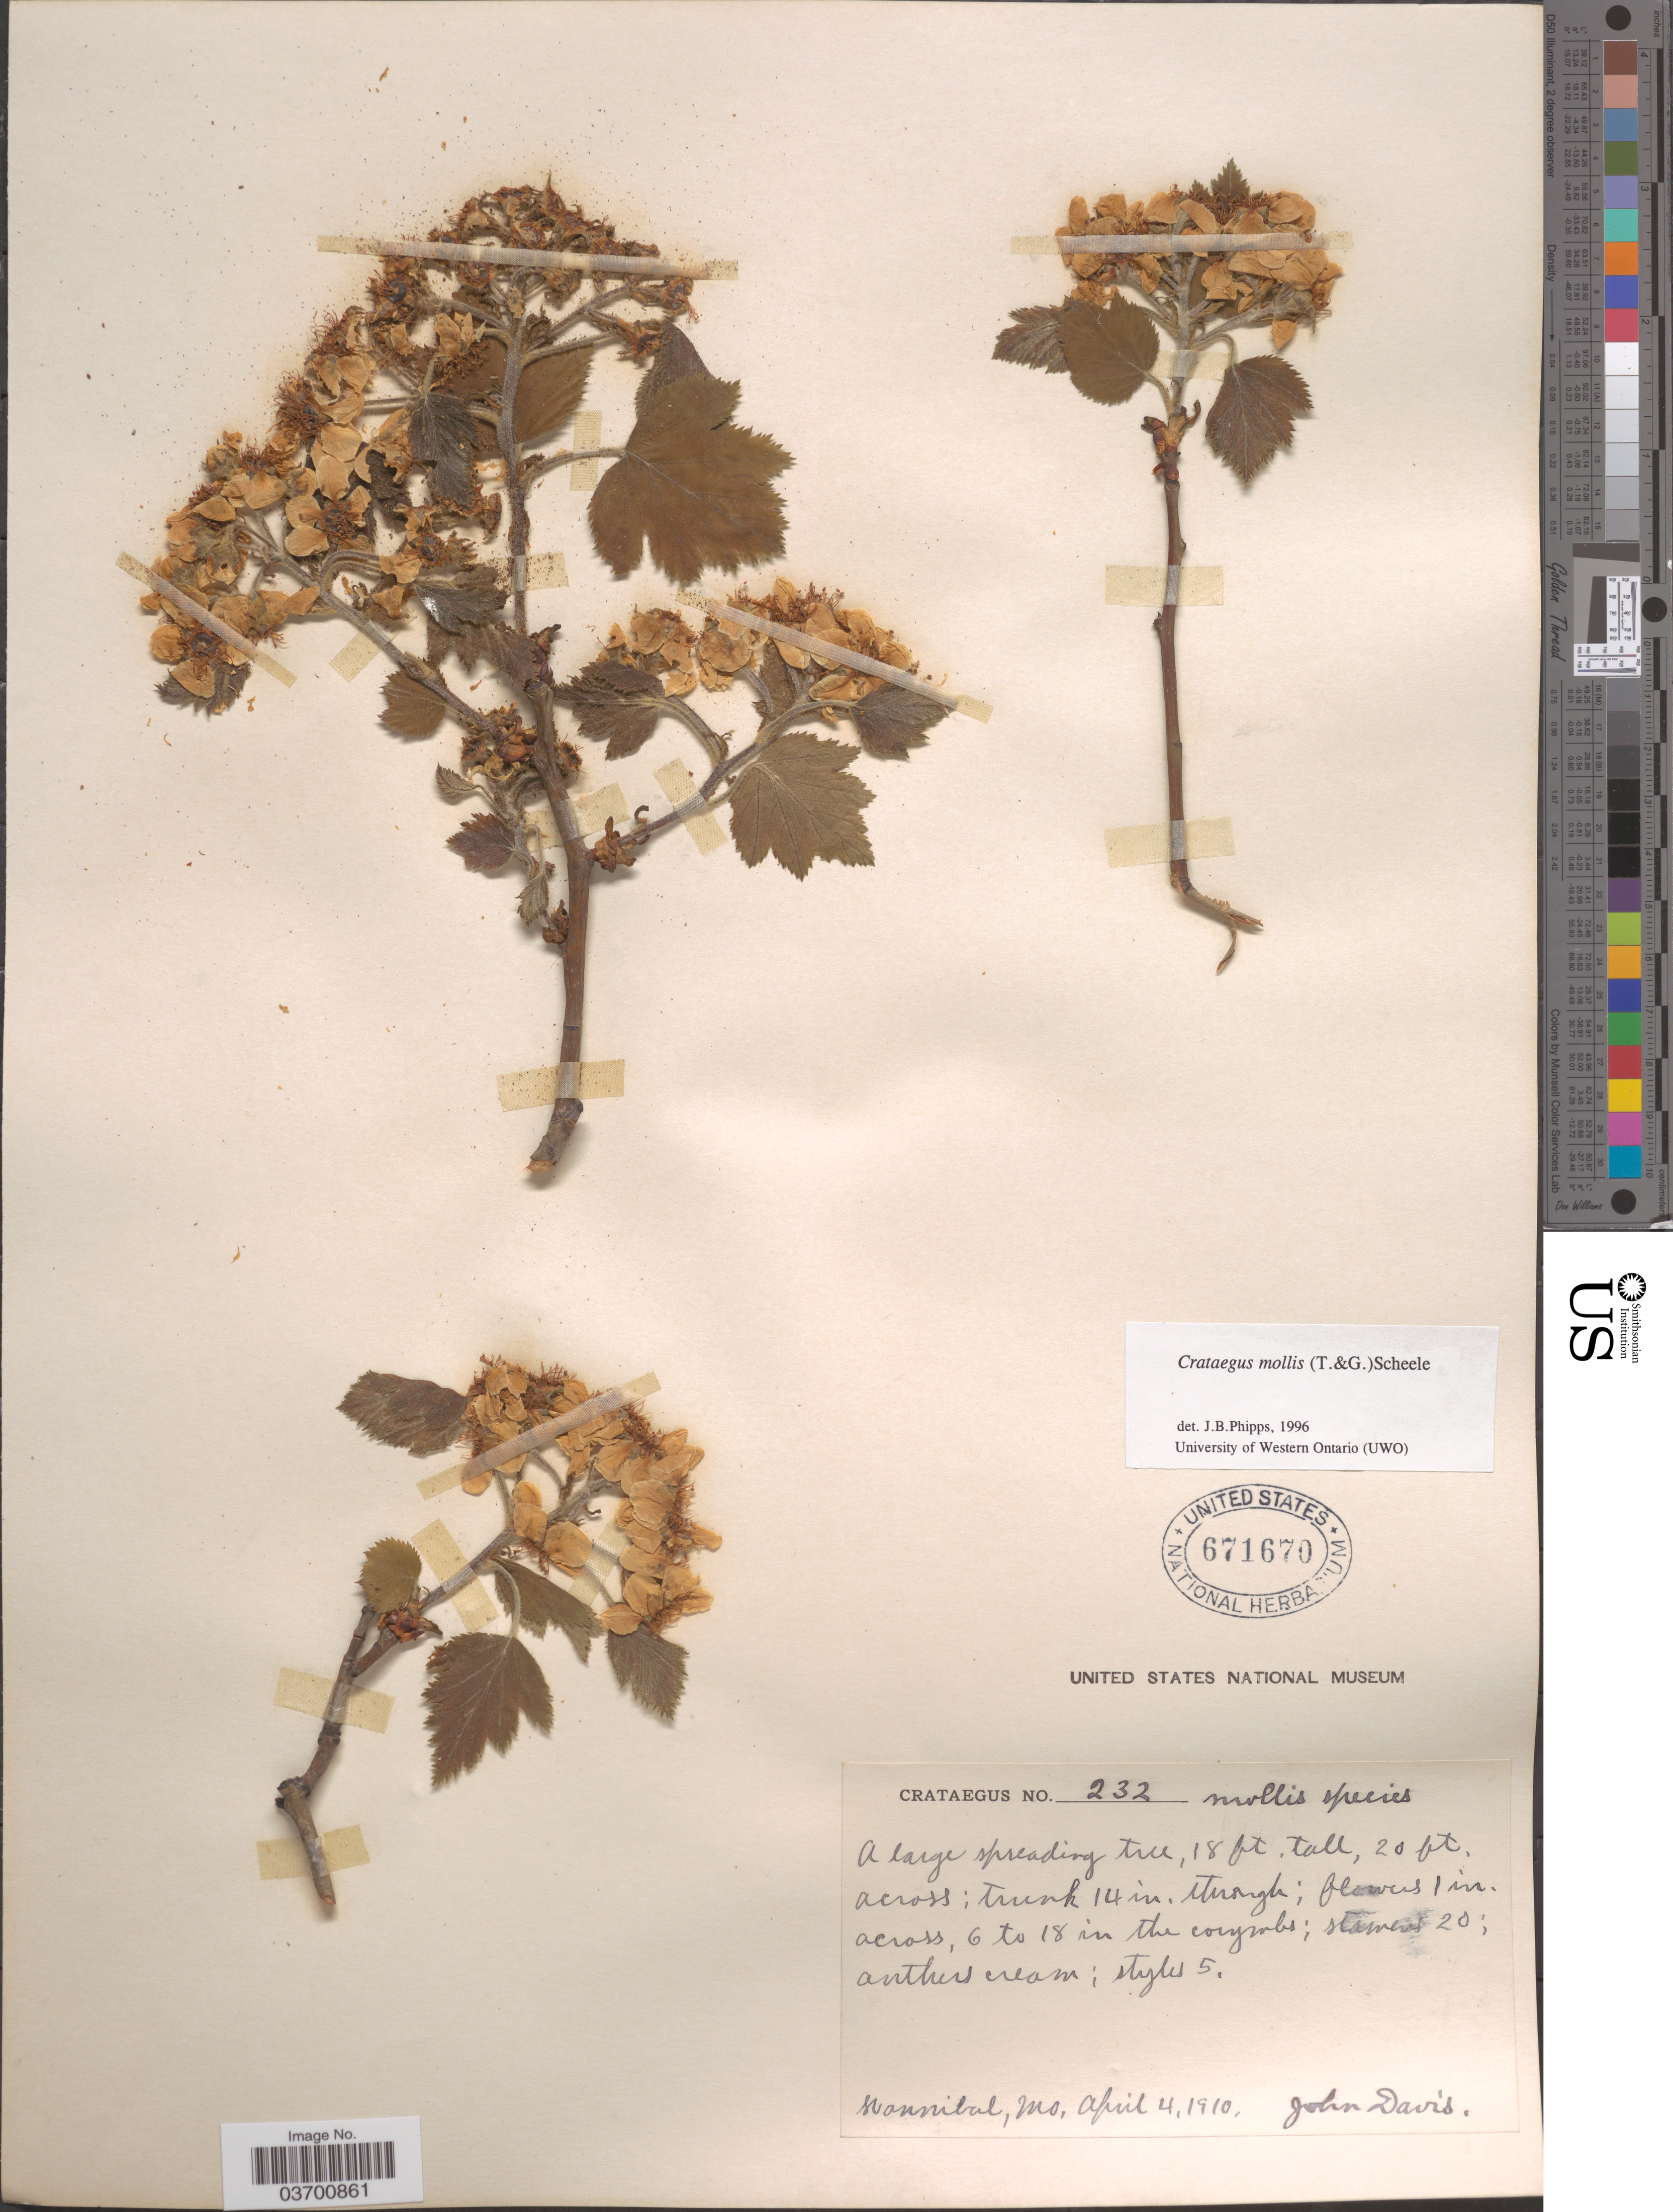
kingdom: Plantae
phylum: Tracheophyta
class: Magnoliopsida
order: Rosales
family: Rosaceae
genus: Crataegus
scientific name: Crataegus mollis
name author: (Torr. & A. Gray) Scheele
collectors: J. Davis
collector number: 232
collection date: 1910-04-04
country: United States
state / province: Missouri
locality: Hannibal.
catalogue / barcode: US 671670